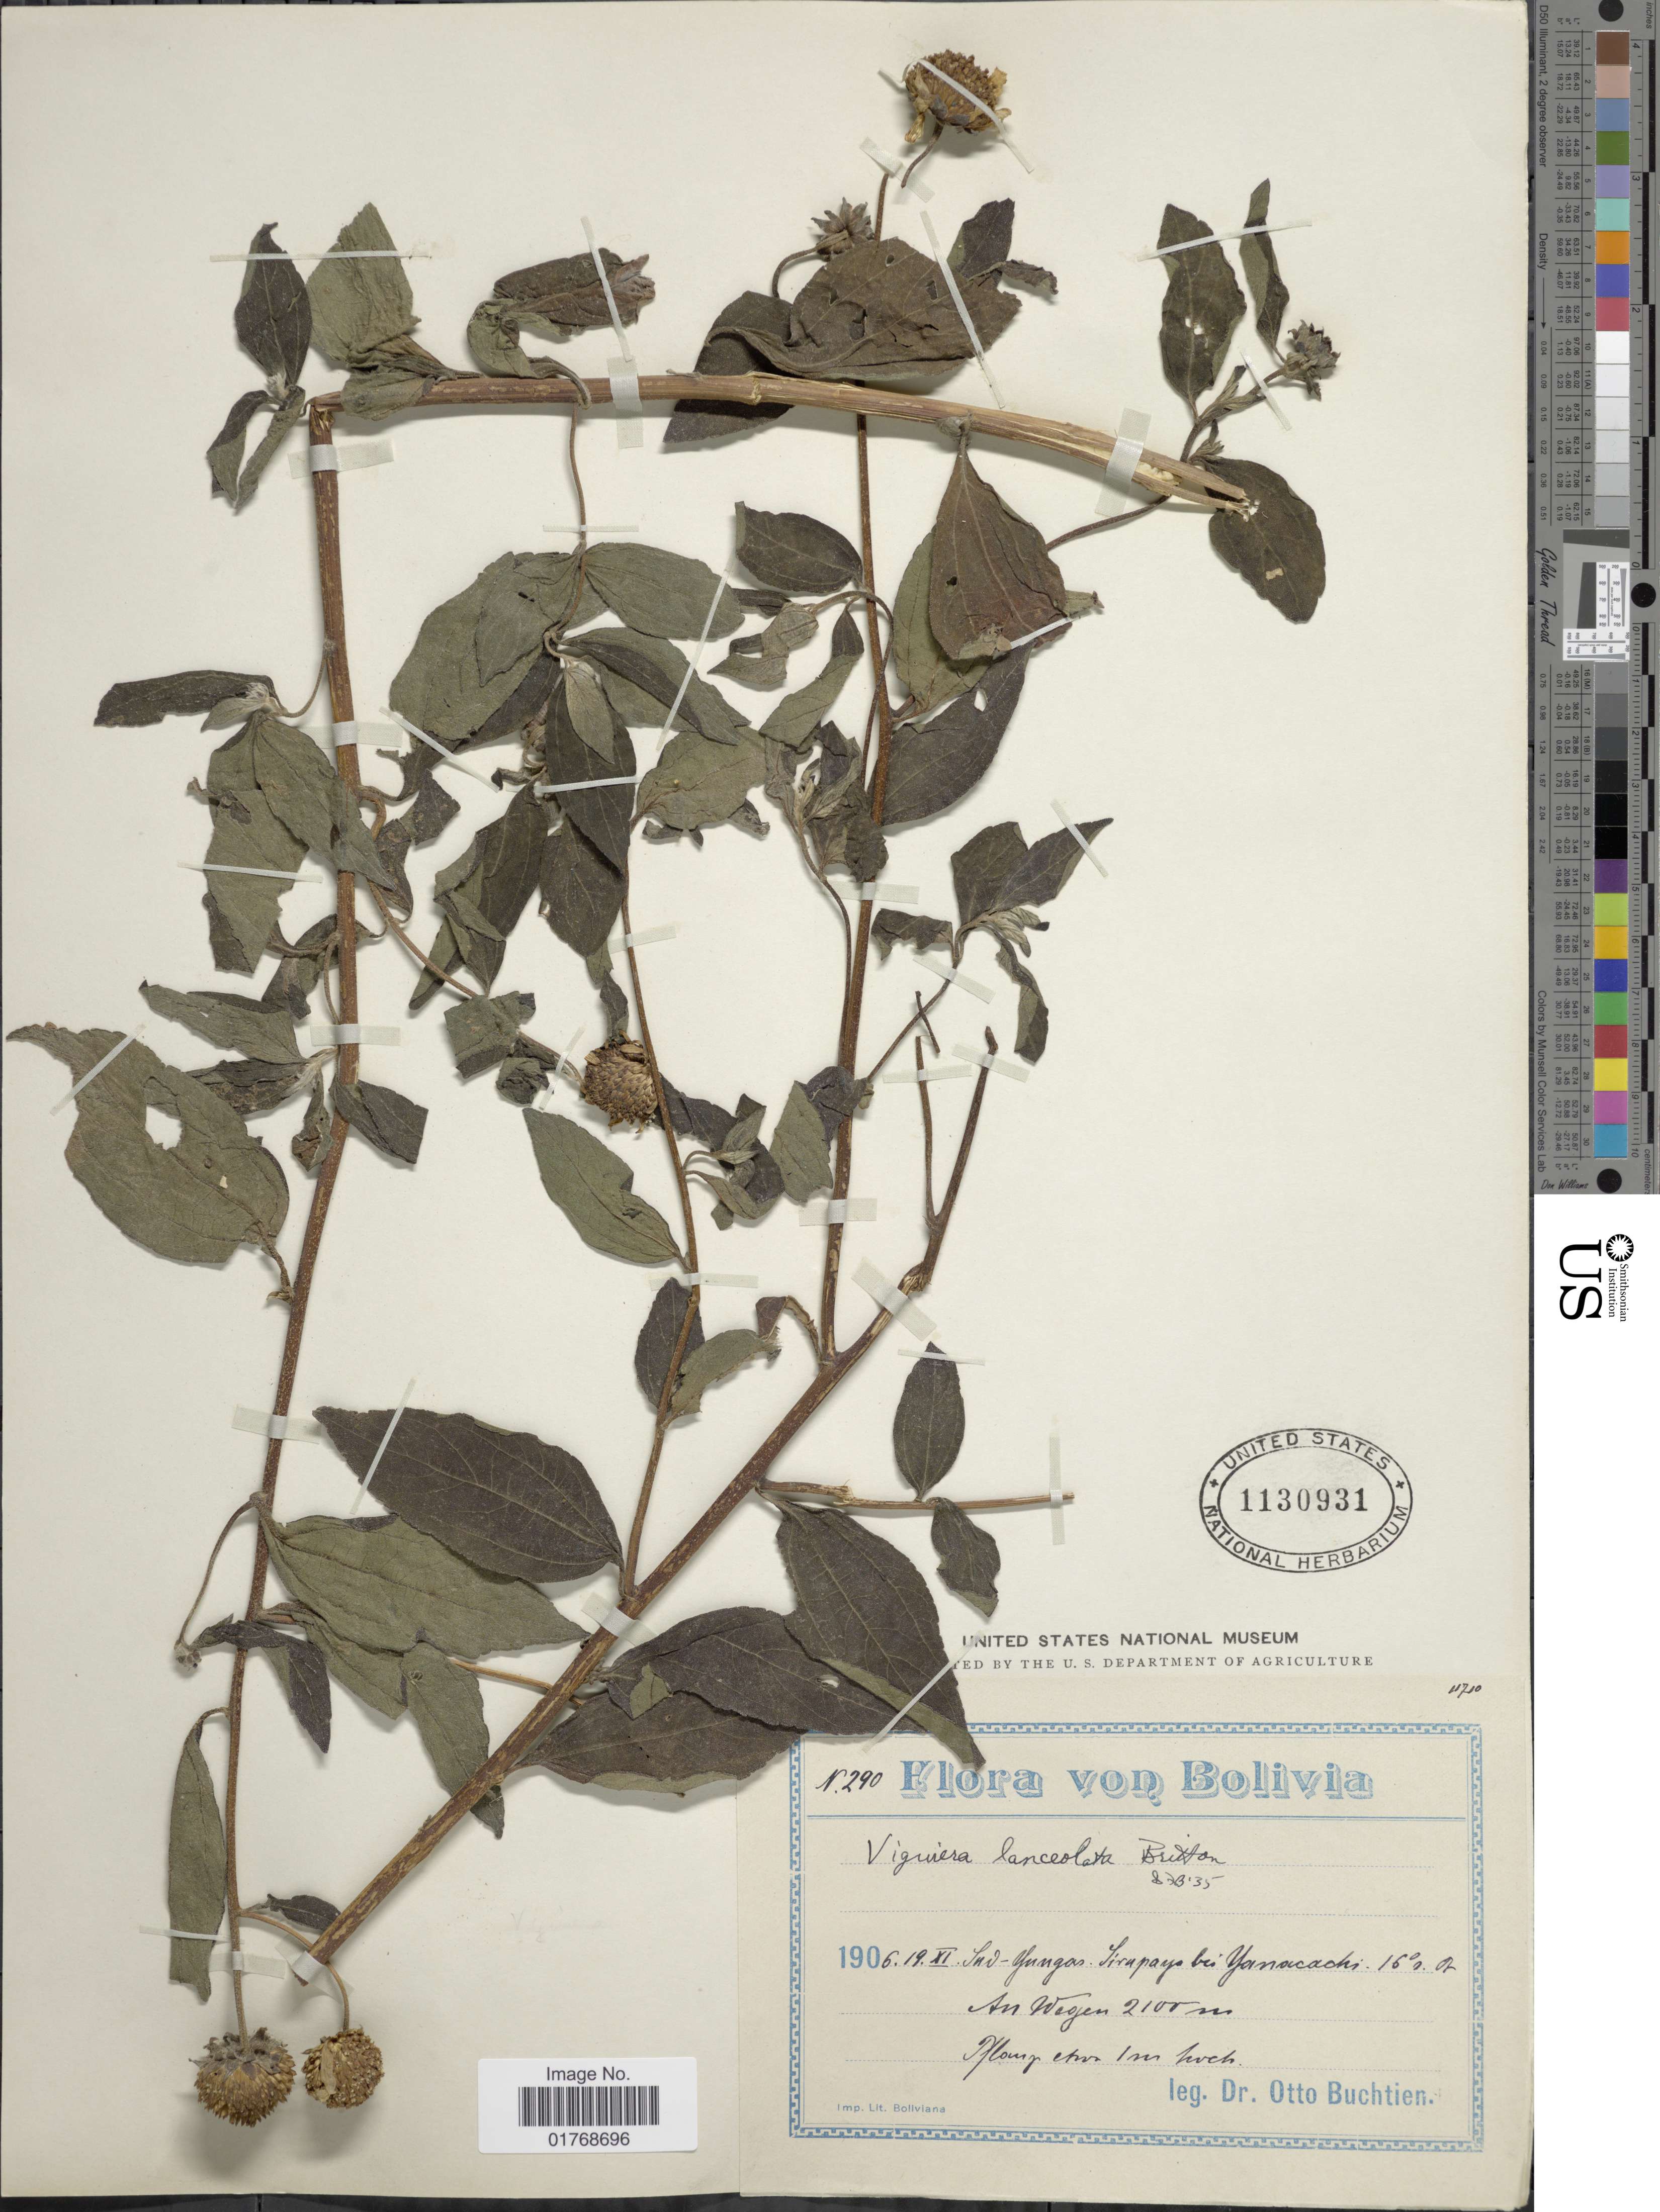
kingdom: Plantae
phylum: Tracheophyta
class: Magnoliopsida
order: Asterales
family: Asteraceae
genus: Viguiera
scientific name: Viguiera laciniata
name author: A. Gray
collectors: O. Buchtien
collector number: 290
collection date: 1906-11-19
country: Bolivia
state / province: La Paz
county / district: Sud Yungas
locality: Sirupaya bei Yanacachi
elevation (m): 2100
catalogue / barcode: US 1130931